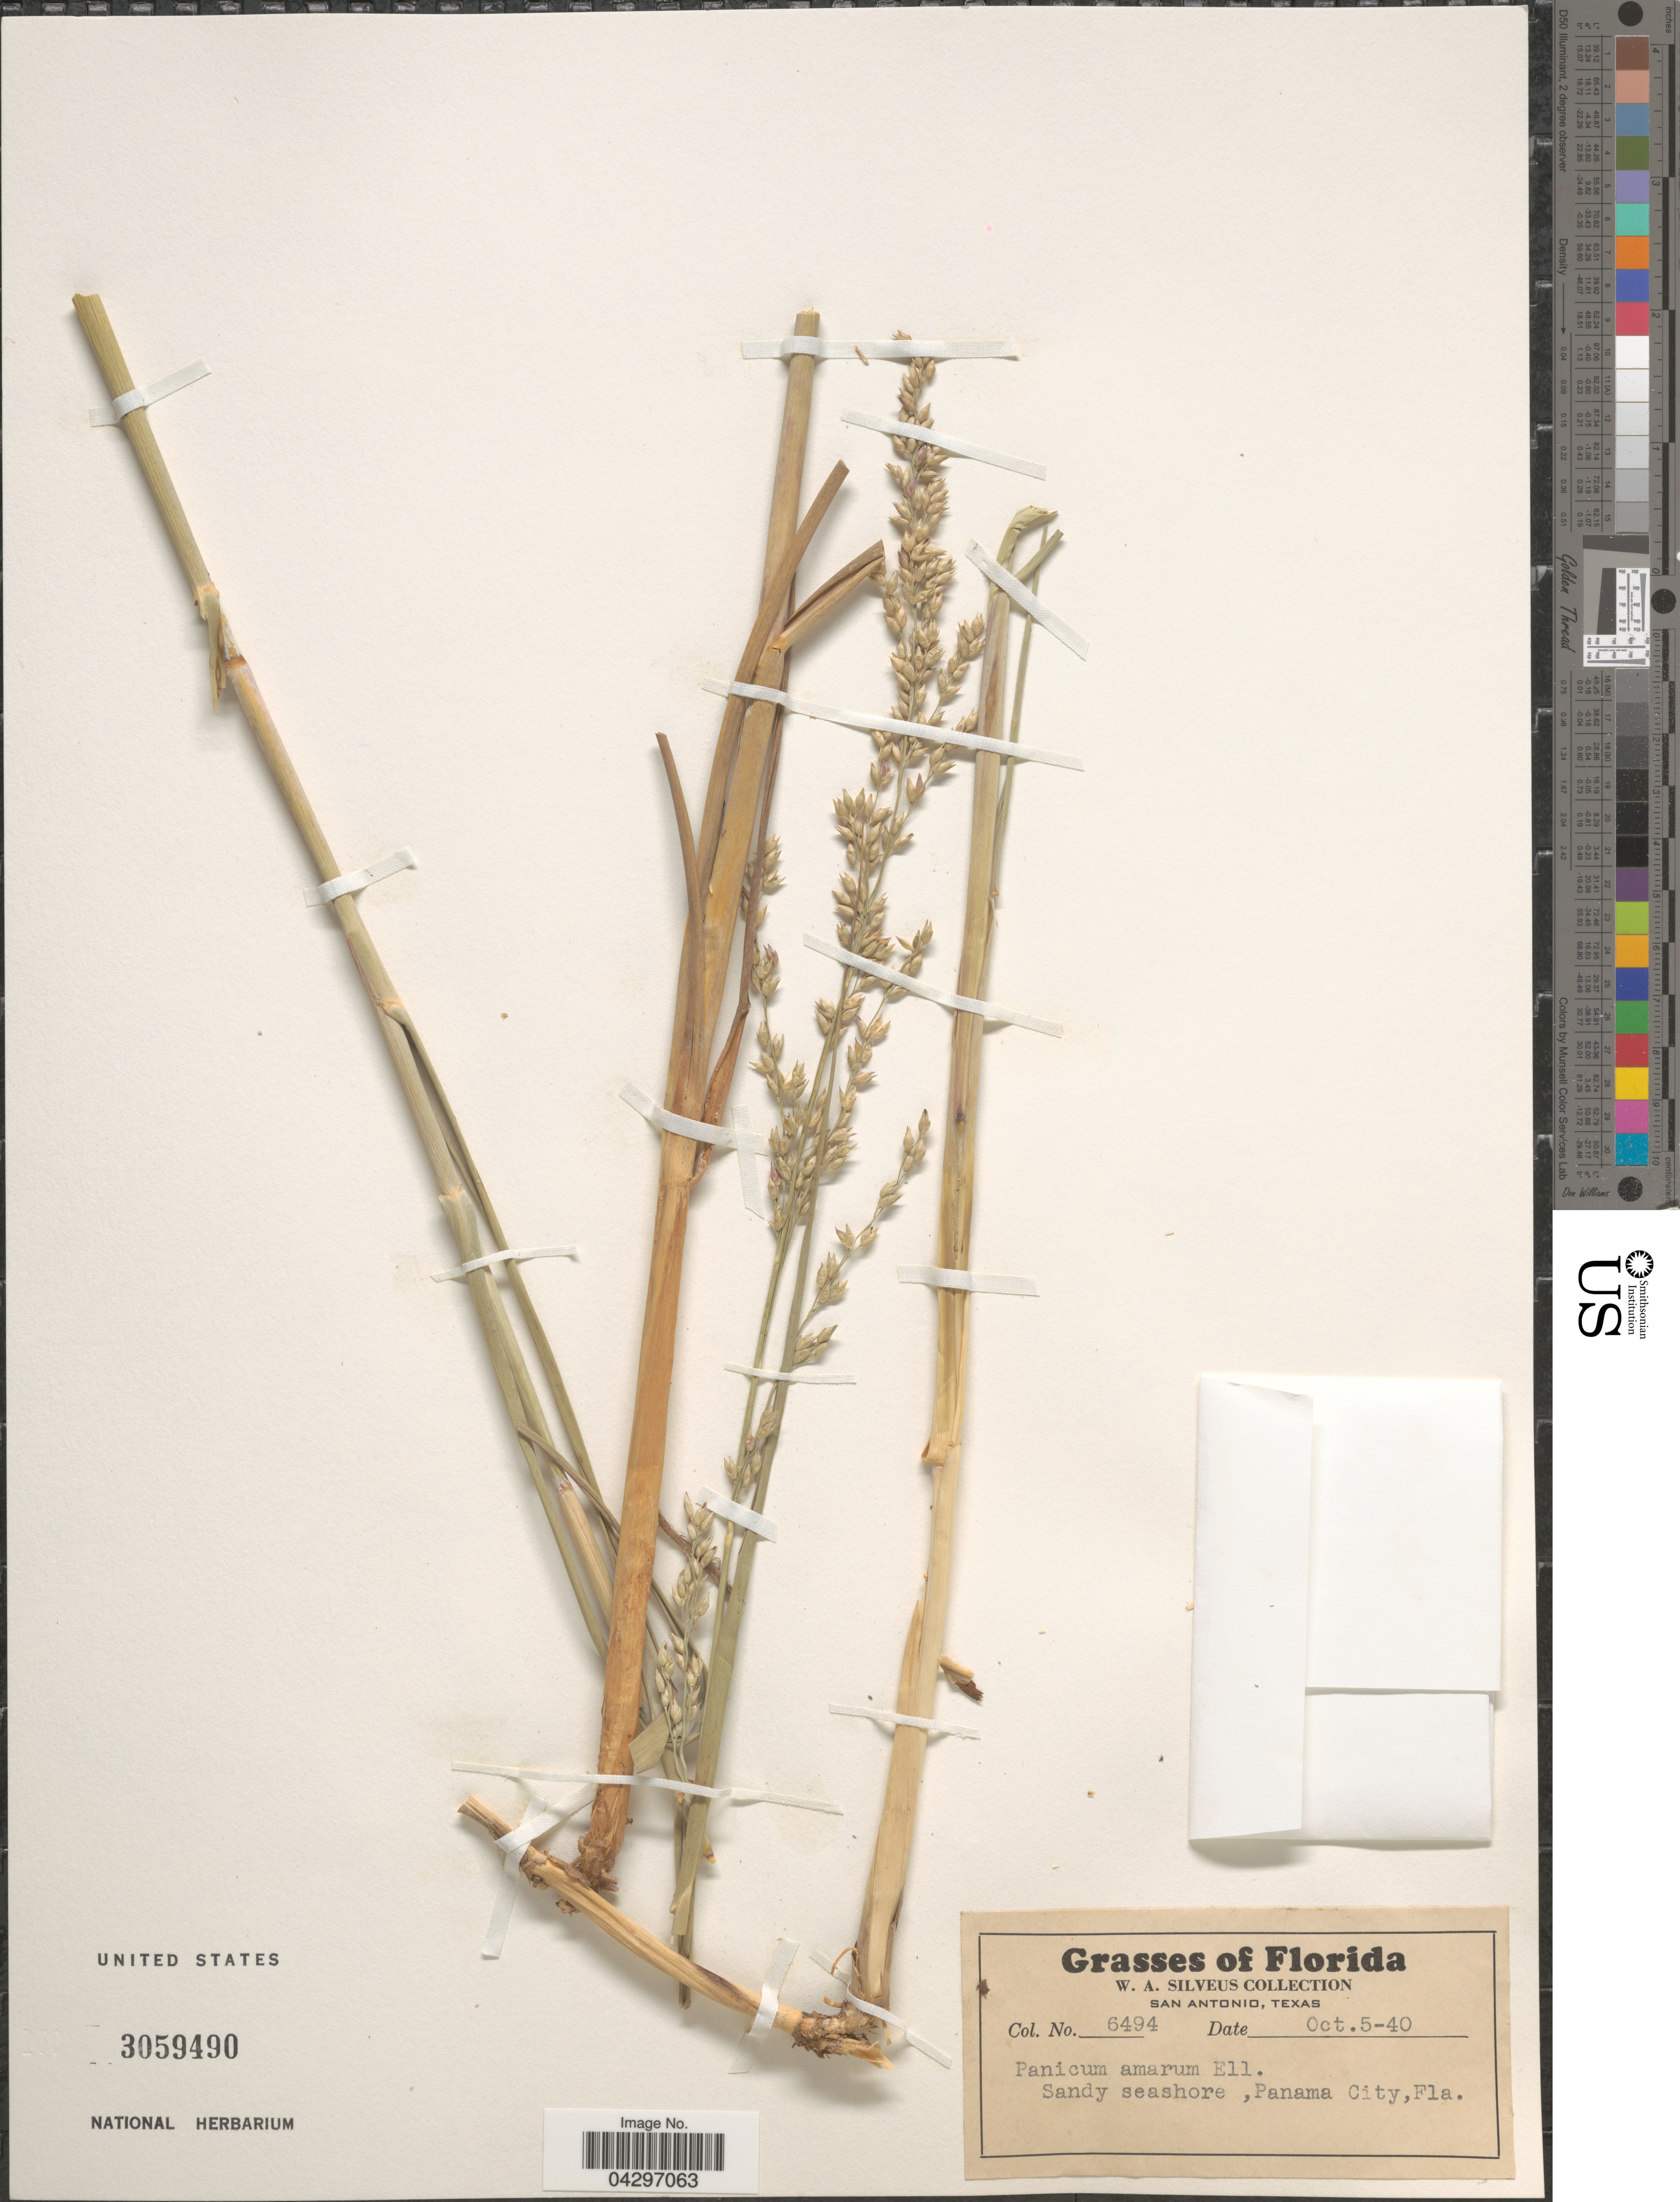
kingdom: Plantae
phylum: Tracheophyta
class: Liliopsida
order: Poales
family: Poaceae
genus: Panicum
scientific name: Panicum amarum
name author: Elliott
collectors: W. Silveus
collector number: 6494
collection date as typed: Transcribed d/m/y: 5/10/40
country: United States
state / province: Florida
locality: Sandy seashore, Panama City.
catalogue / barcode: US 3059490